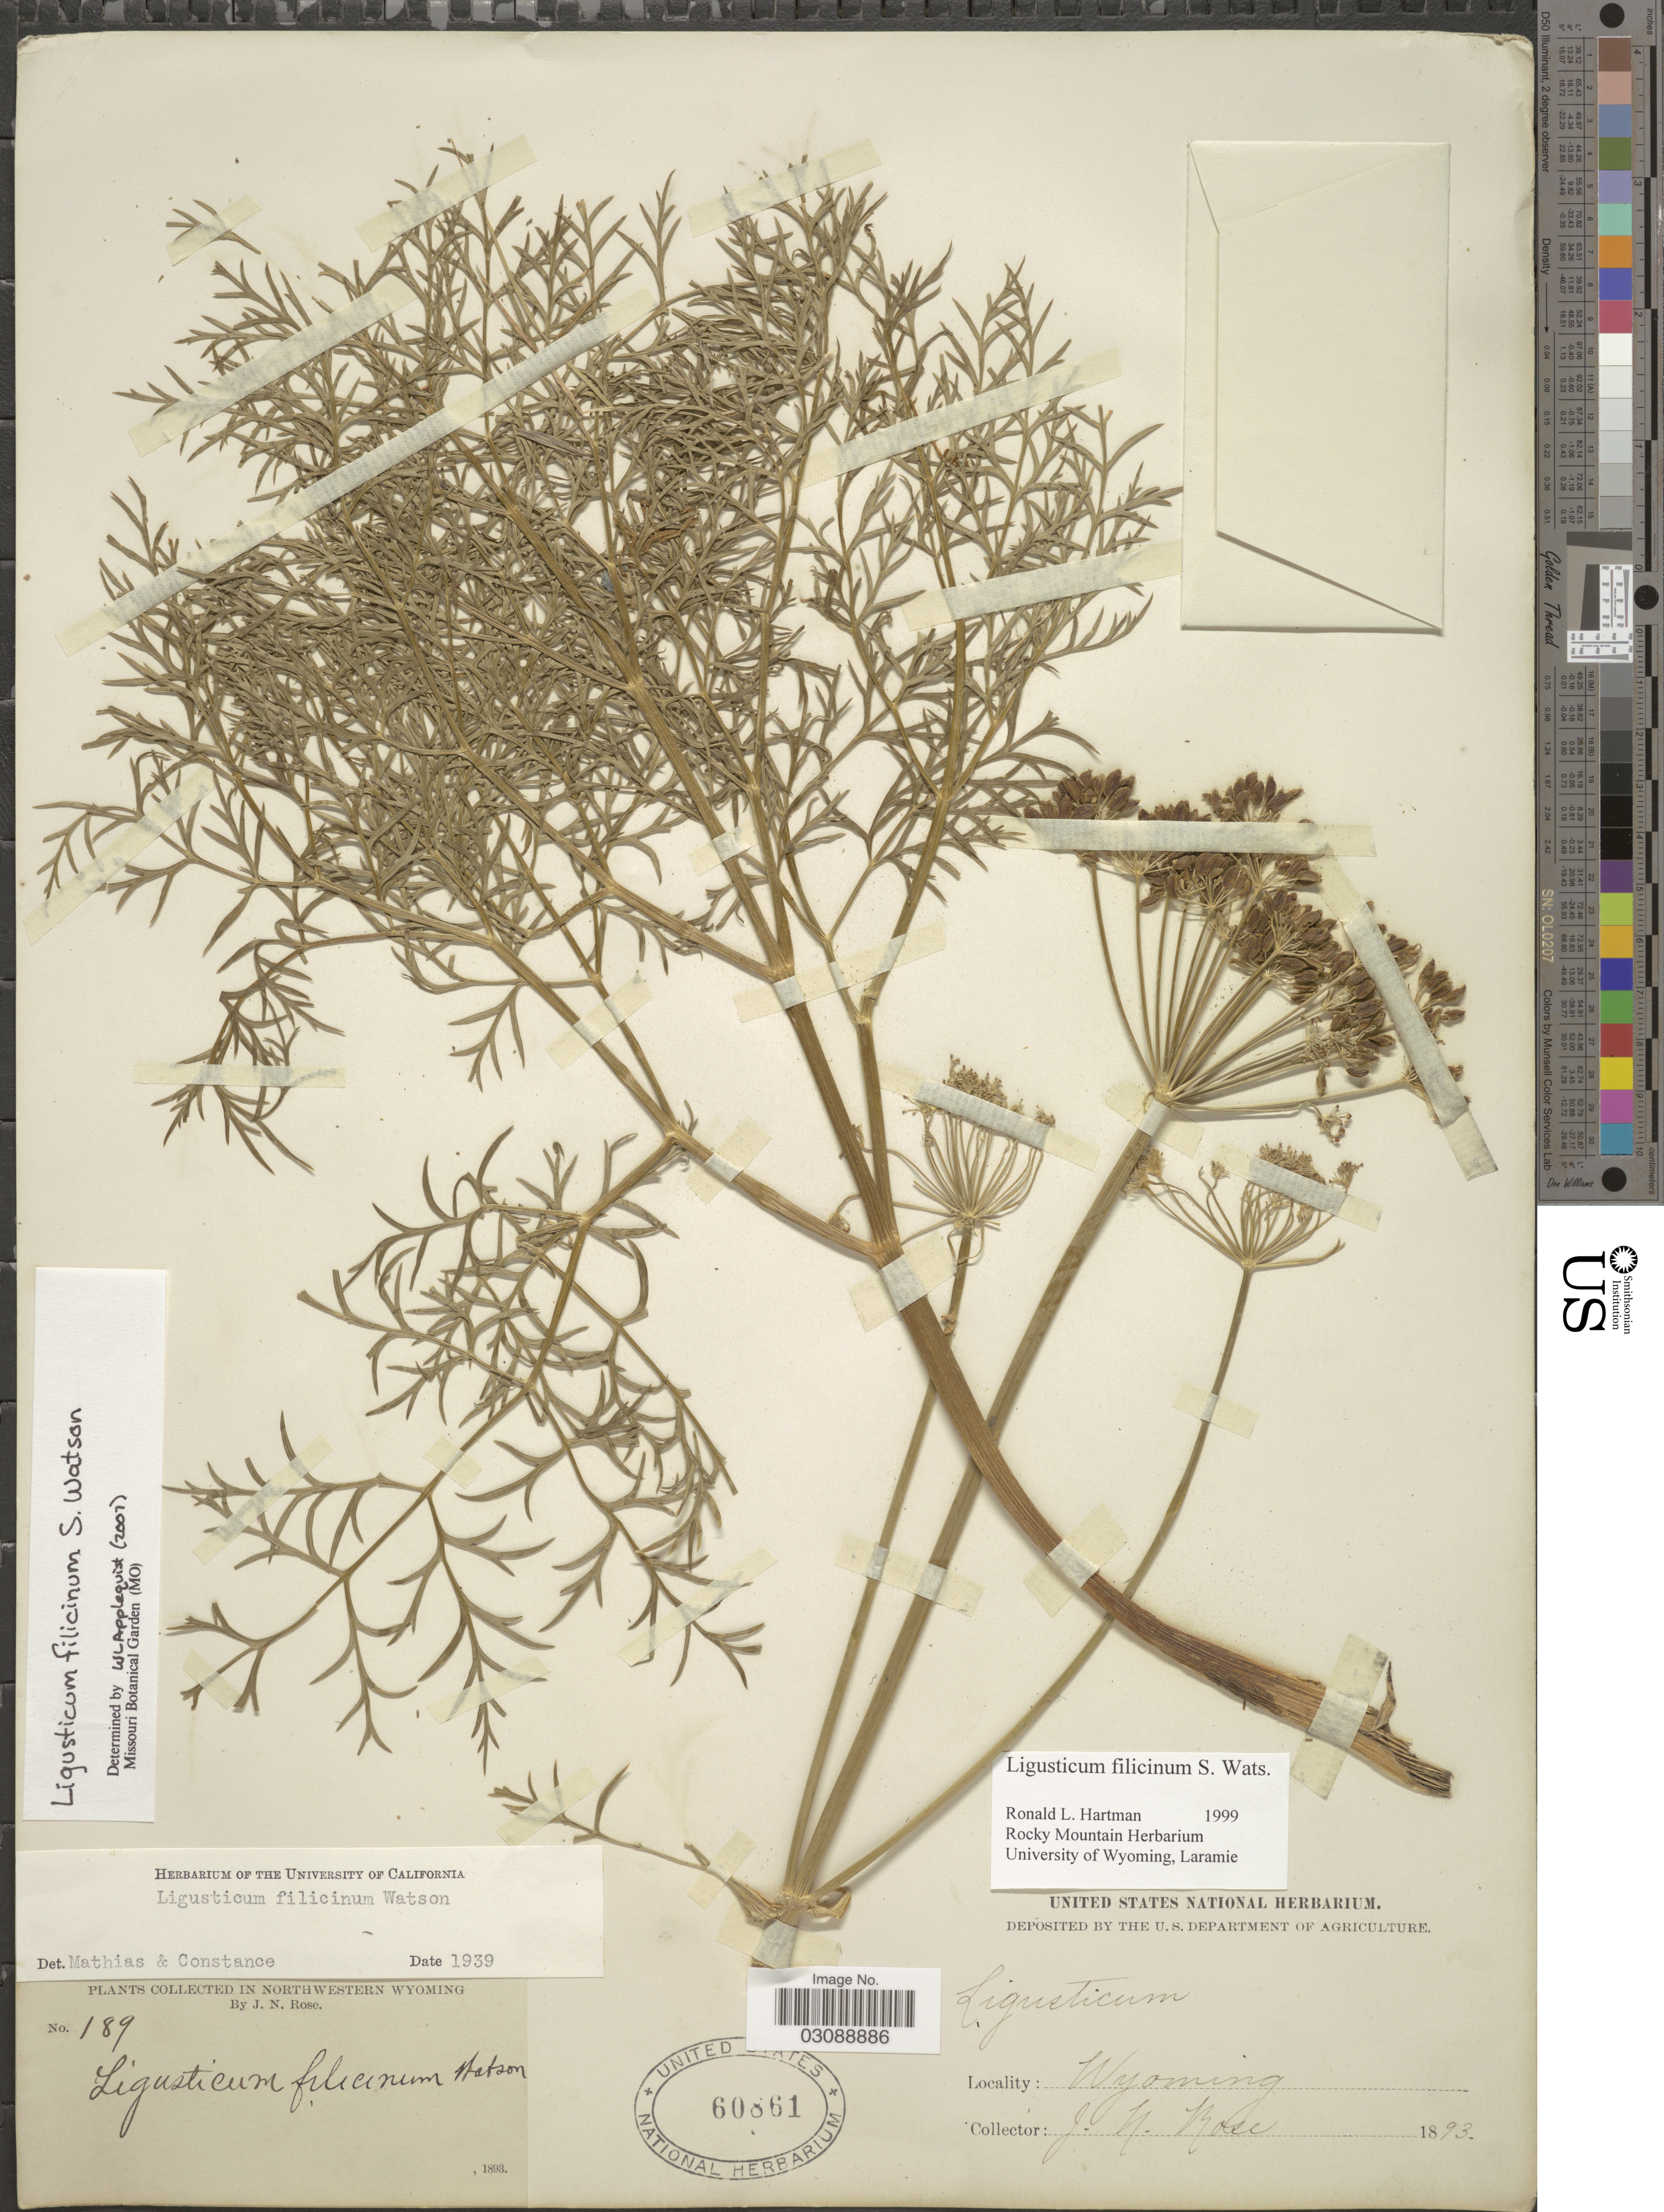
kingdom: Plantae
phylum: Tracheophyta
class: Magnoliopsida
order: Apiales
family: Apiaceae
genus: Ligusticum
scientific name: Ligusticum filicinum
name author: S. Watson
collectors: J. N. Rose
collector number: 189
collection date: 1893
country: United States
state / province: Wyoming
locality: Northwestern Wyoming.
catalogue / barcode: US 60861